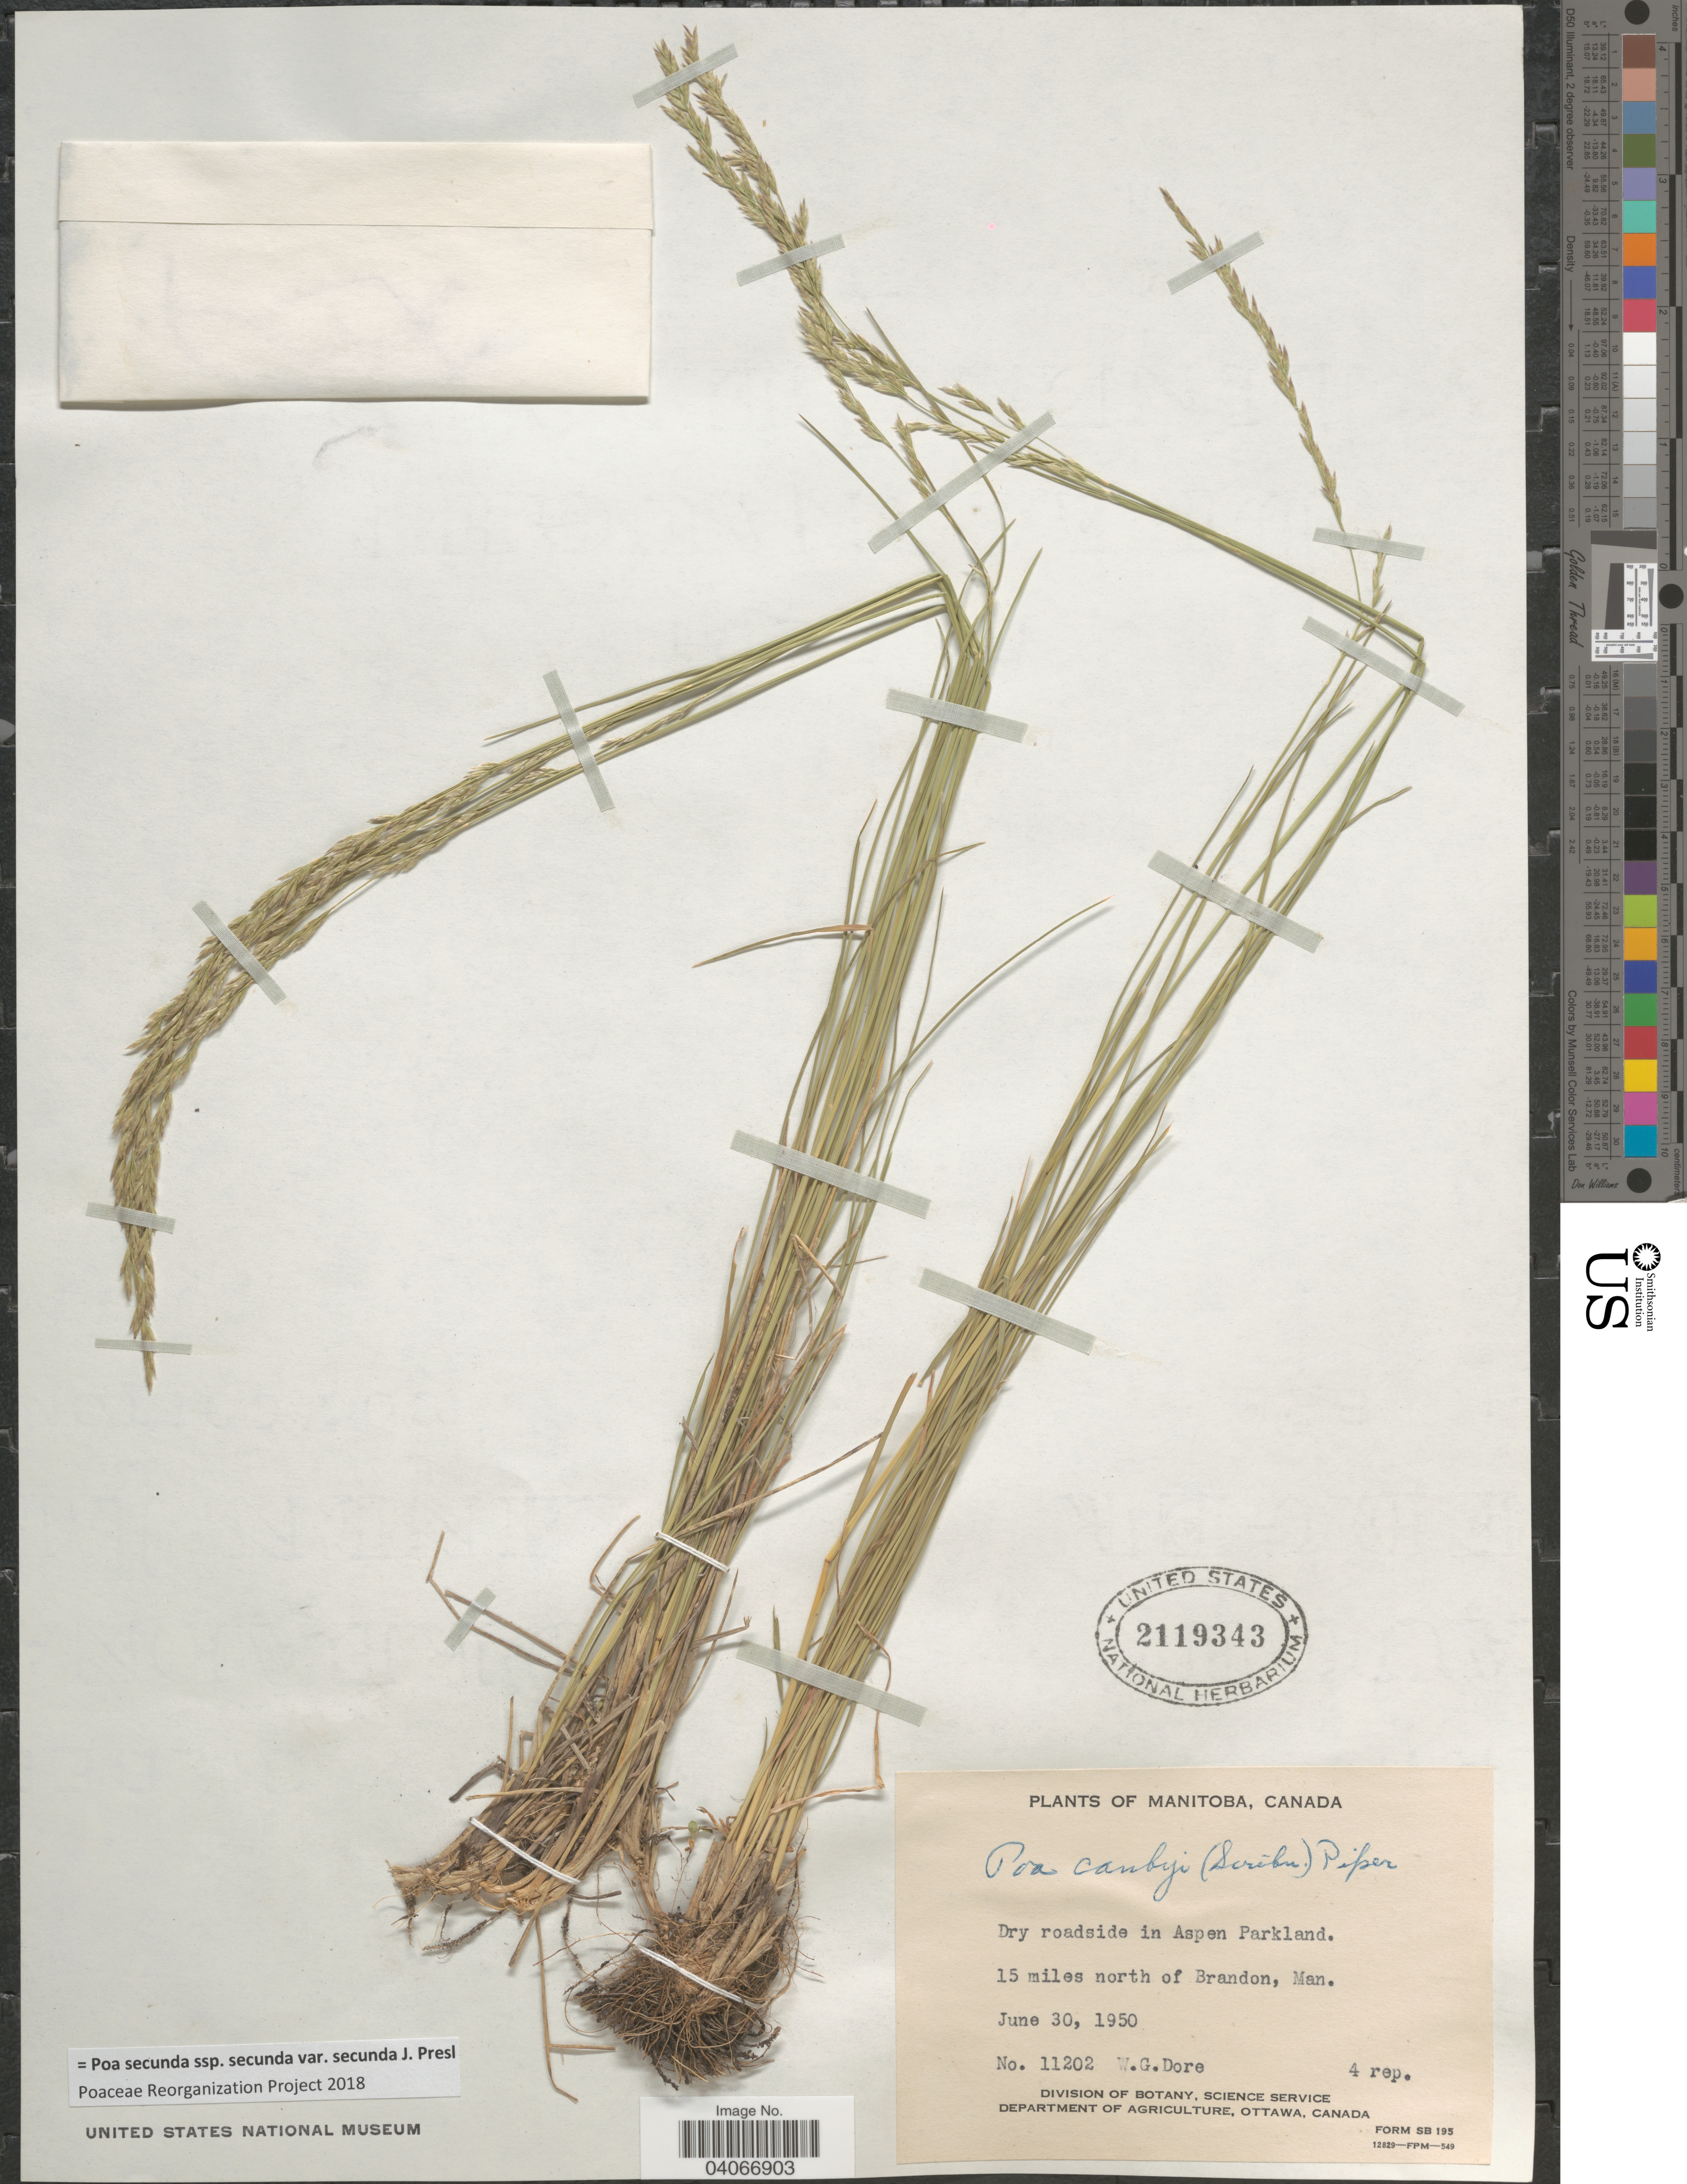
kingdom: Plantae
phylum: Tracheophyta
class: Liliopsida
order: Poales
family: Poaceae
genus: Poa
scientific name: Poa secunda subsp. secunda var. secunda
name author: J. Presl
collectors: W. Dore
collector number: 11202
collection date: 1950-06-30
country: Canada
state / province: Manitoba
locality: Dry roadside in Aspen Parkland. 15 miles north of Brandon, Man.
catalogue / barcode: US 2119343